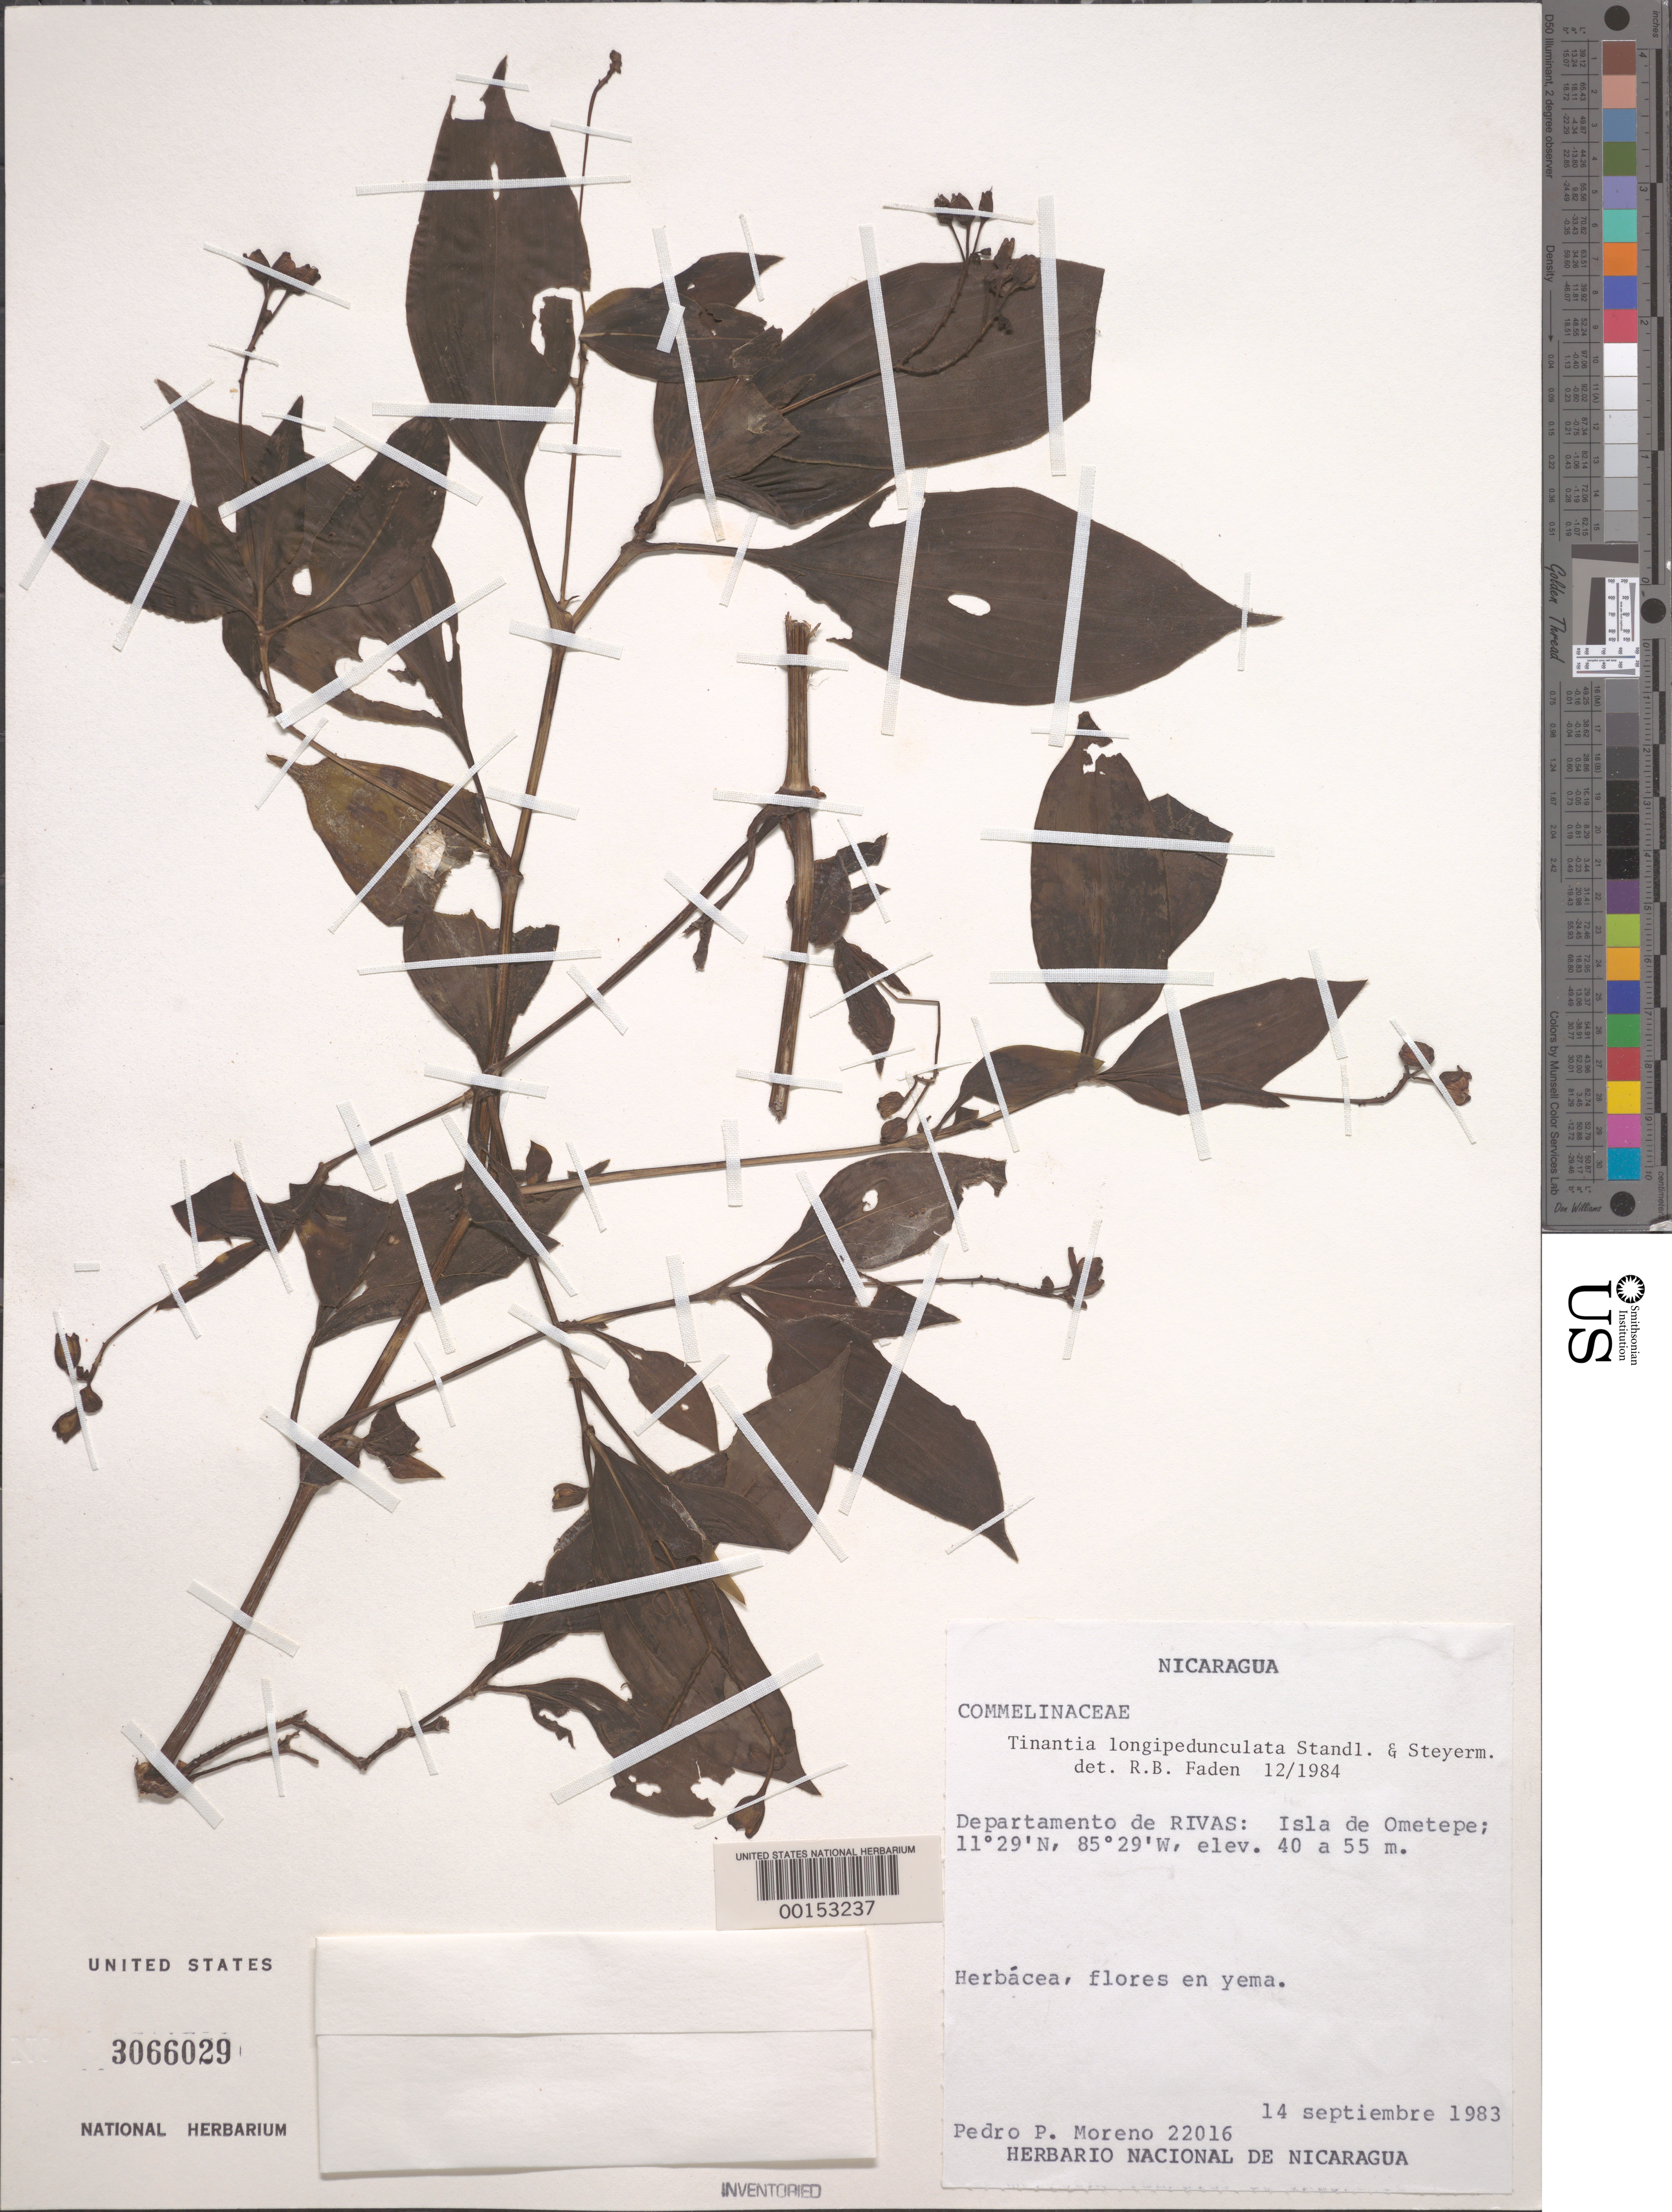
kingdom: Plantae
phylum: Tracheophyta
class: Liliopsida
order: Commelinales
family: Commelinaceae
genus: Tinantia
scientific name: Tinantia longipedunculata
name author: Standl. & Steyerm.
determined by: Faden, Robert B., (US), Smithsonian Institution - National Museum of Natural History (UNITED STATES)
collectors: P. Moreno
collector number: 22016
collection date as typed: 14 Sep 1983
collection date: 1983-09-14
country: Nicaragua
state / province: Rivas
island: Isla de Ometepe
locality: Isla de ometepe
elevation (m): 40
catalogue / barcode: US 3066029